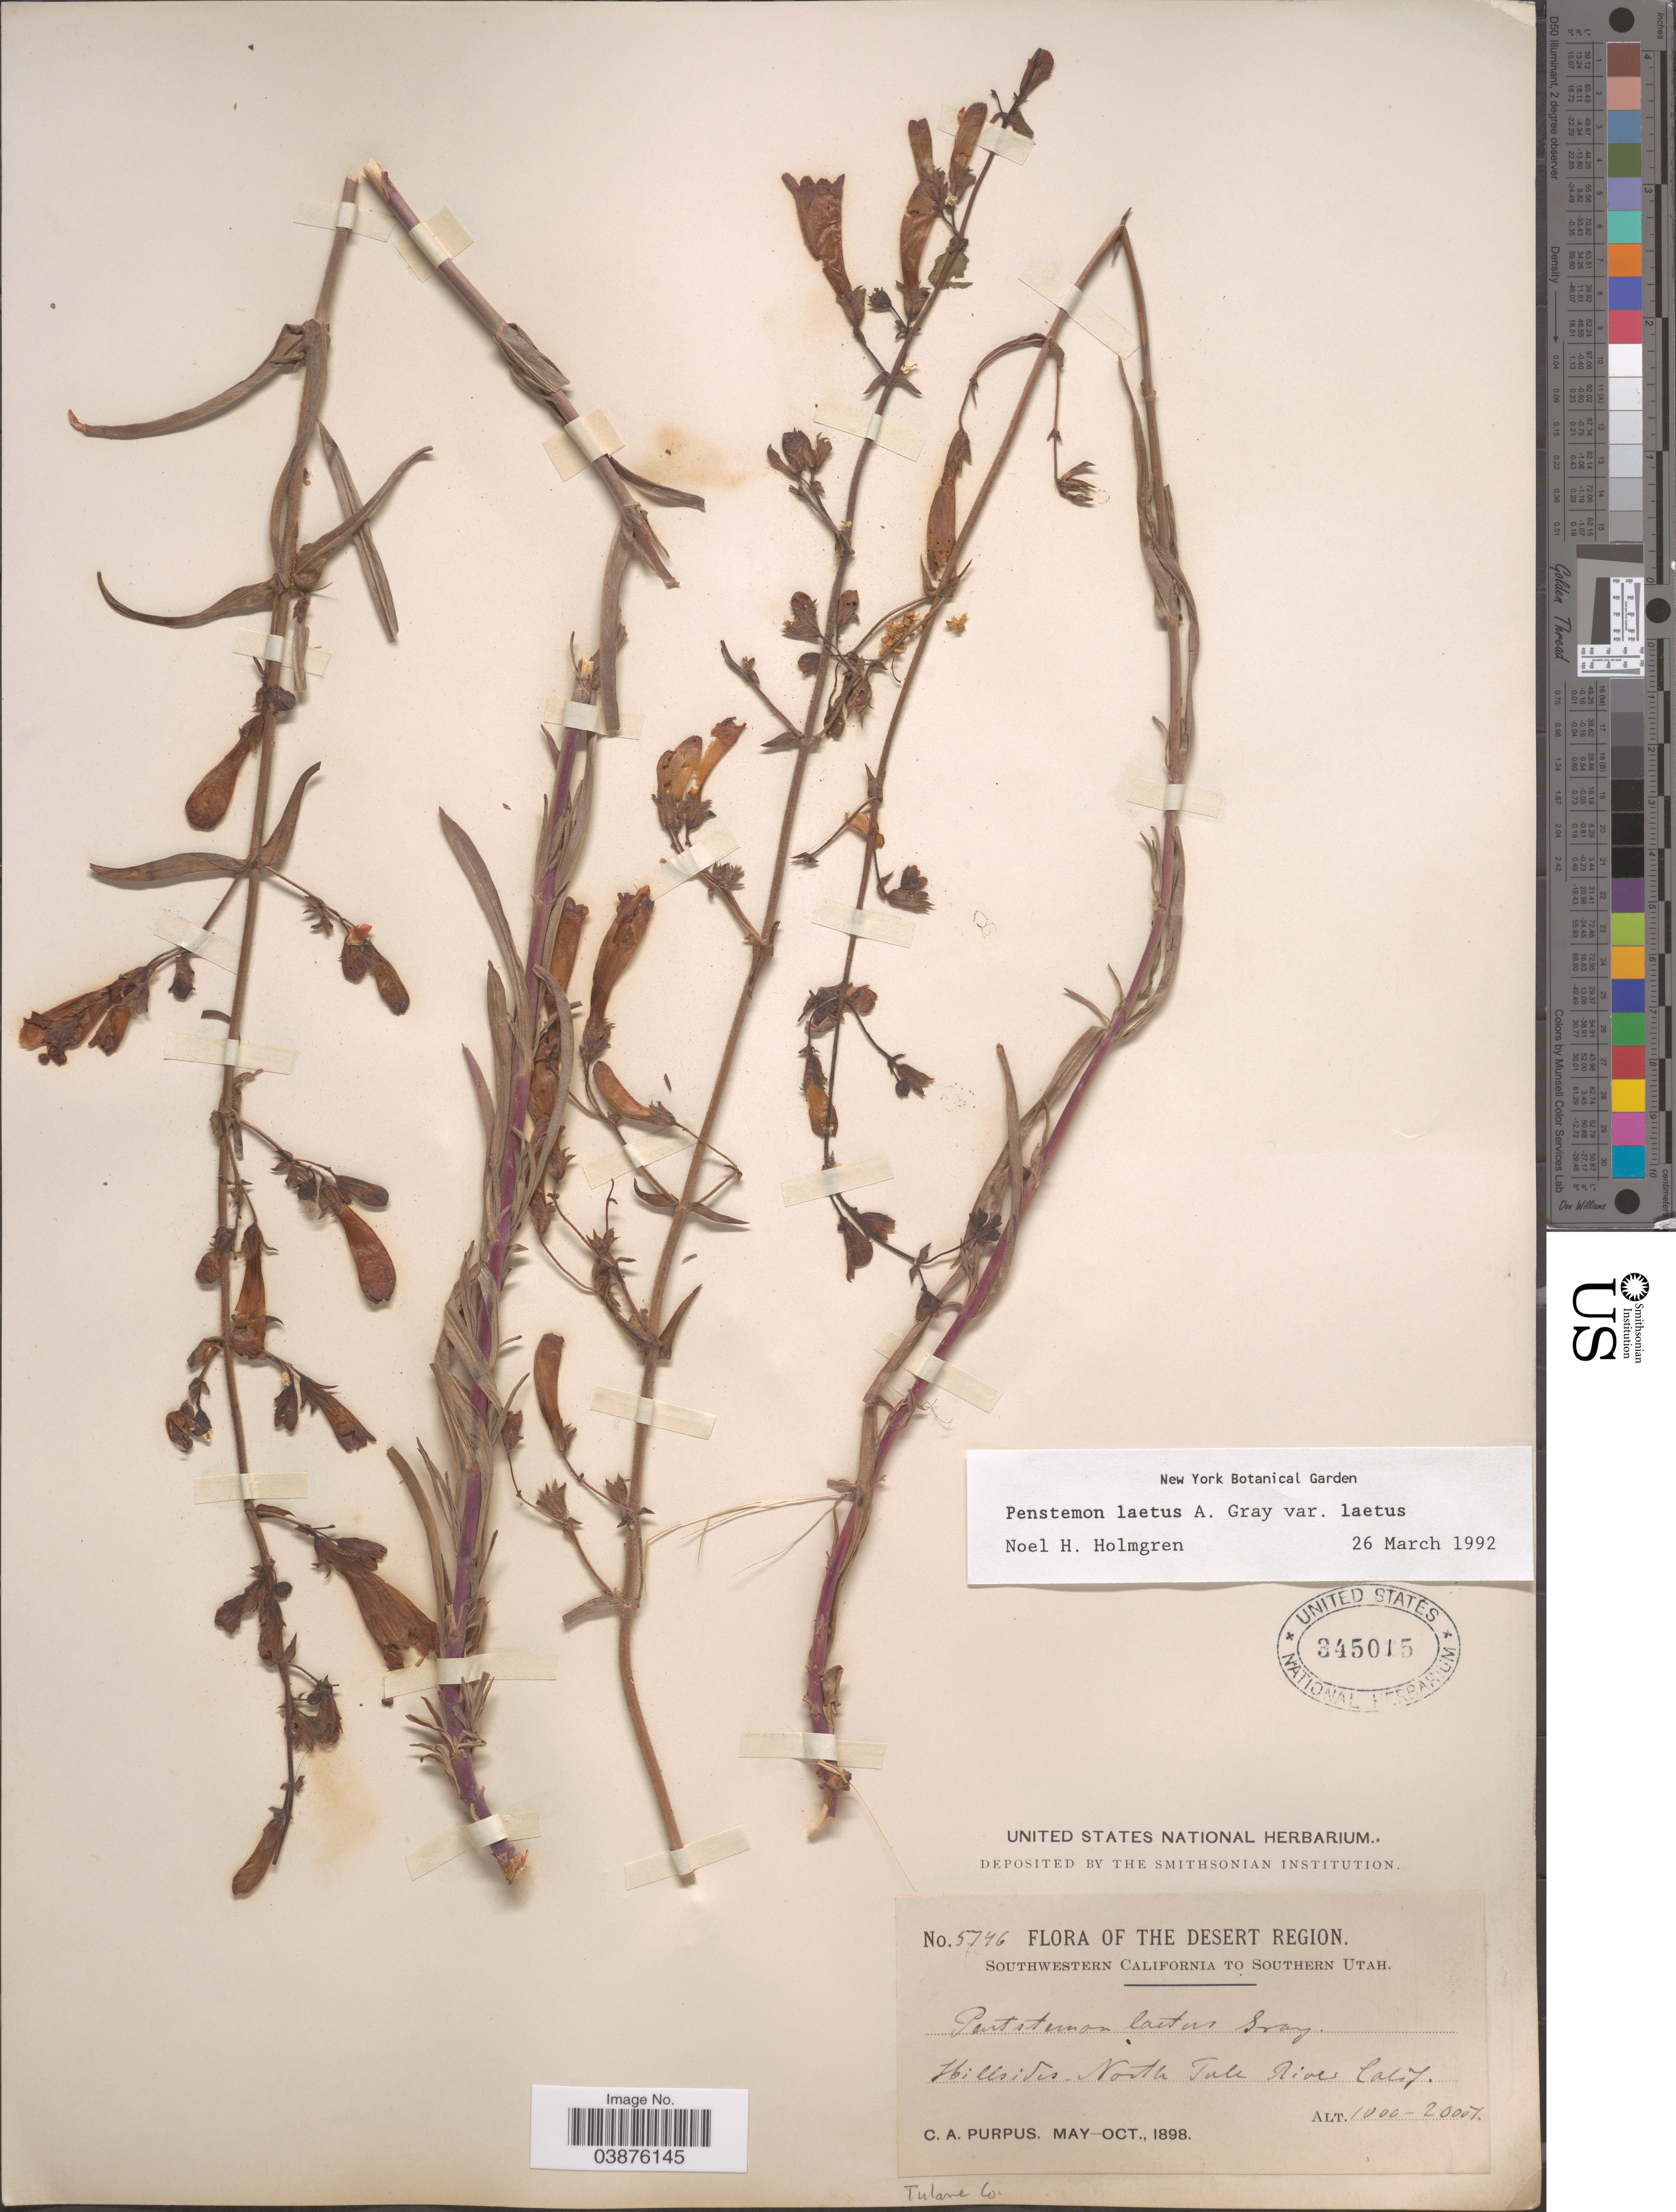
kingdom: Plantae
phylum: Tracheophyta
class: Magnoliopsida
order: Lamiales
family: Plantaginaceae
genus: Penstemon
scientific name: Penstemon laetus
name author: A. Gray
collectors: C. A. Purpus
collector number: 5746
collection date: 1898-05/1898-10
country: United States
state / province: California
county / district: Tulare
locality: Desert Region. Hillsides North Tule River. Tulare Co.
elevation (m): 305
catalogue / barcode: US 345015